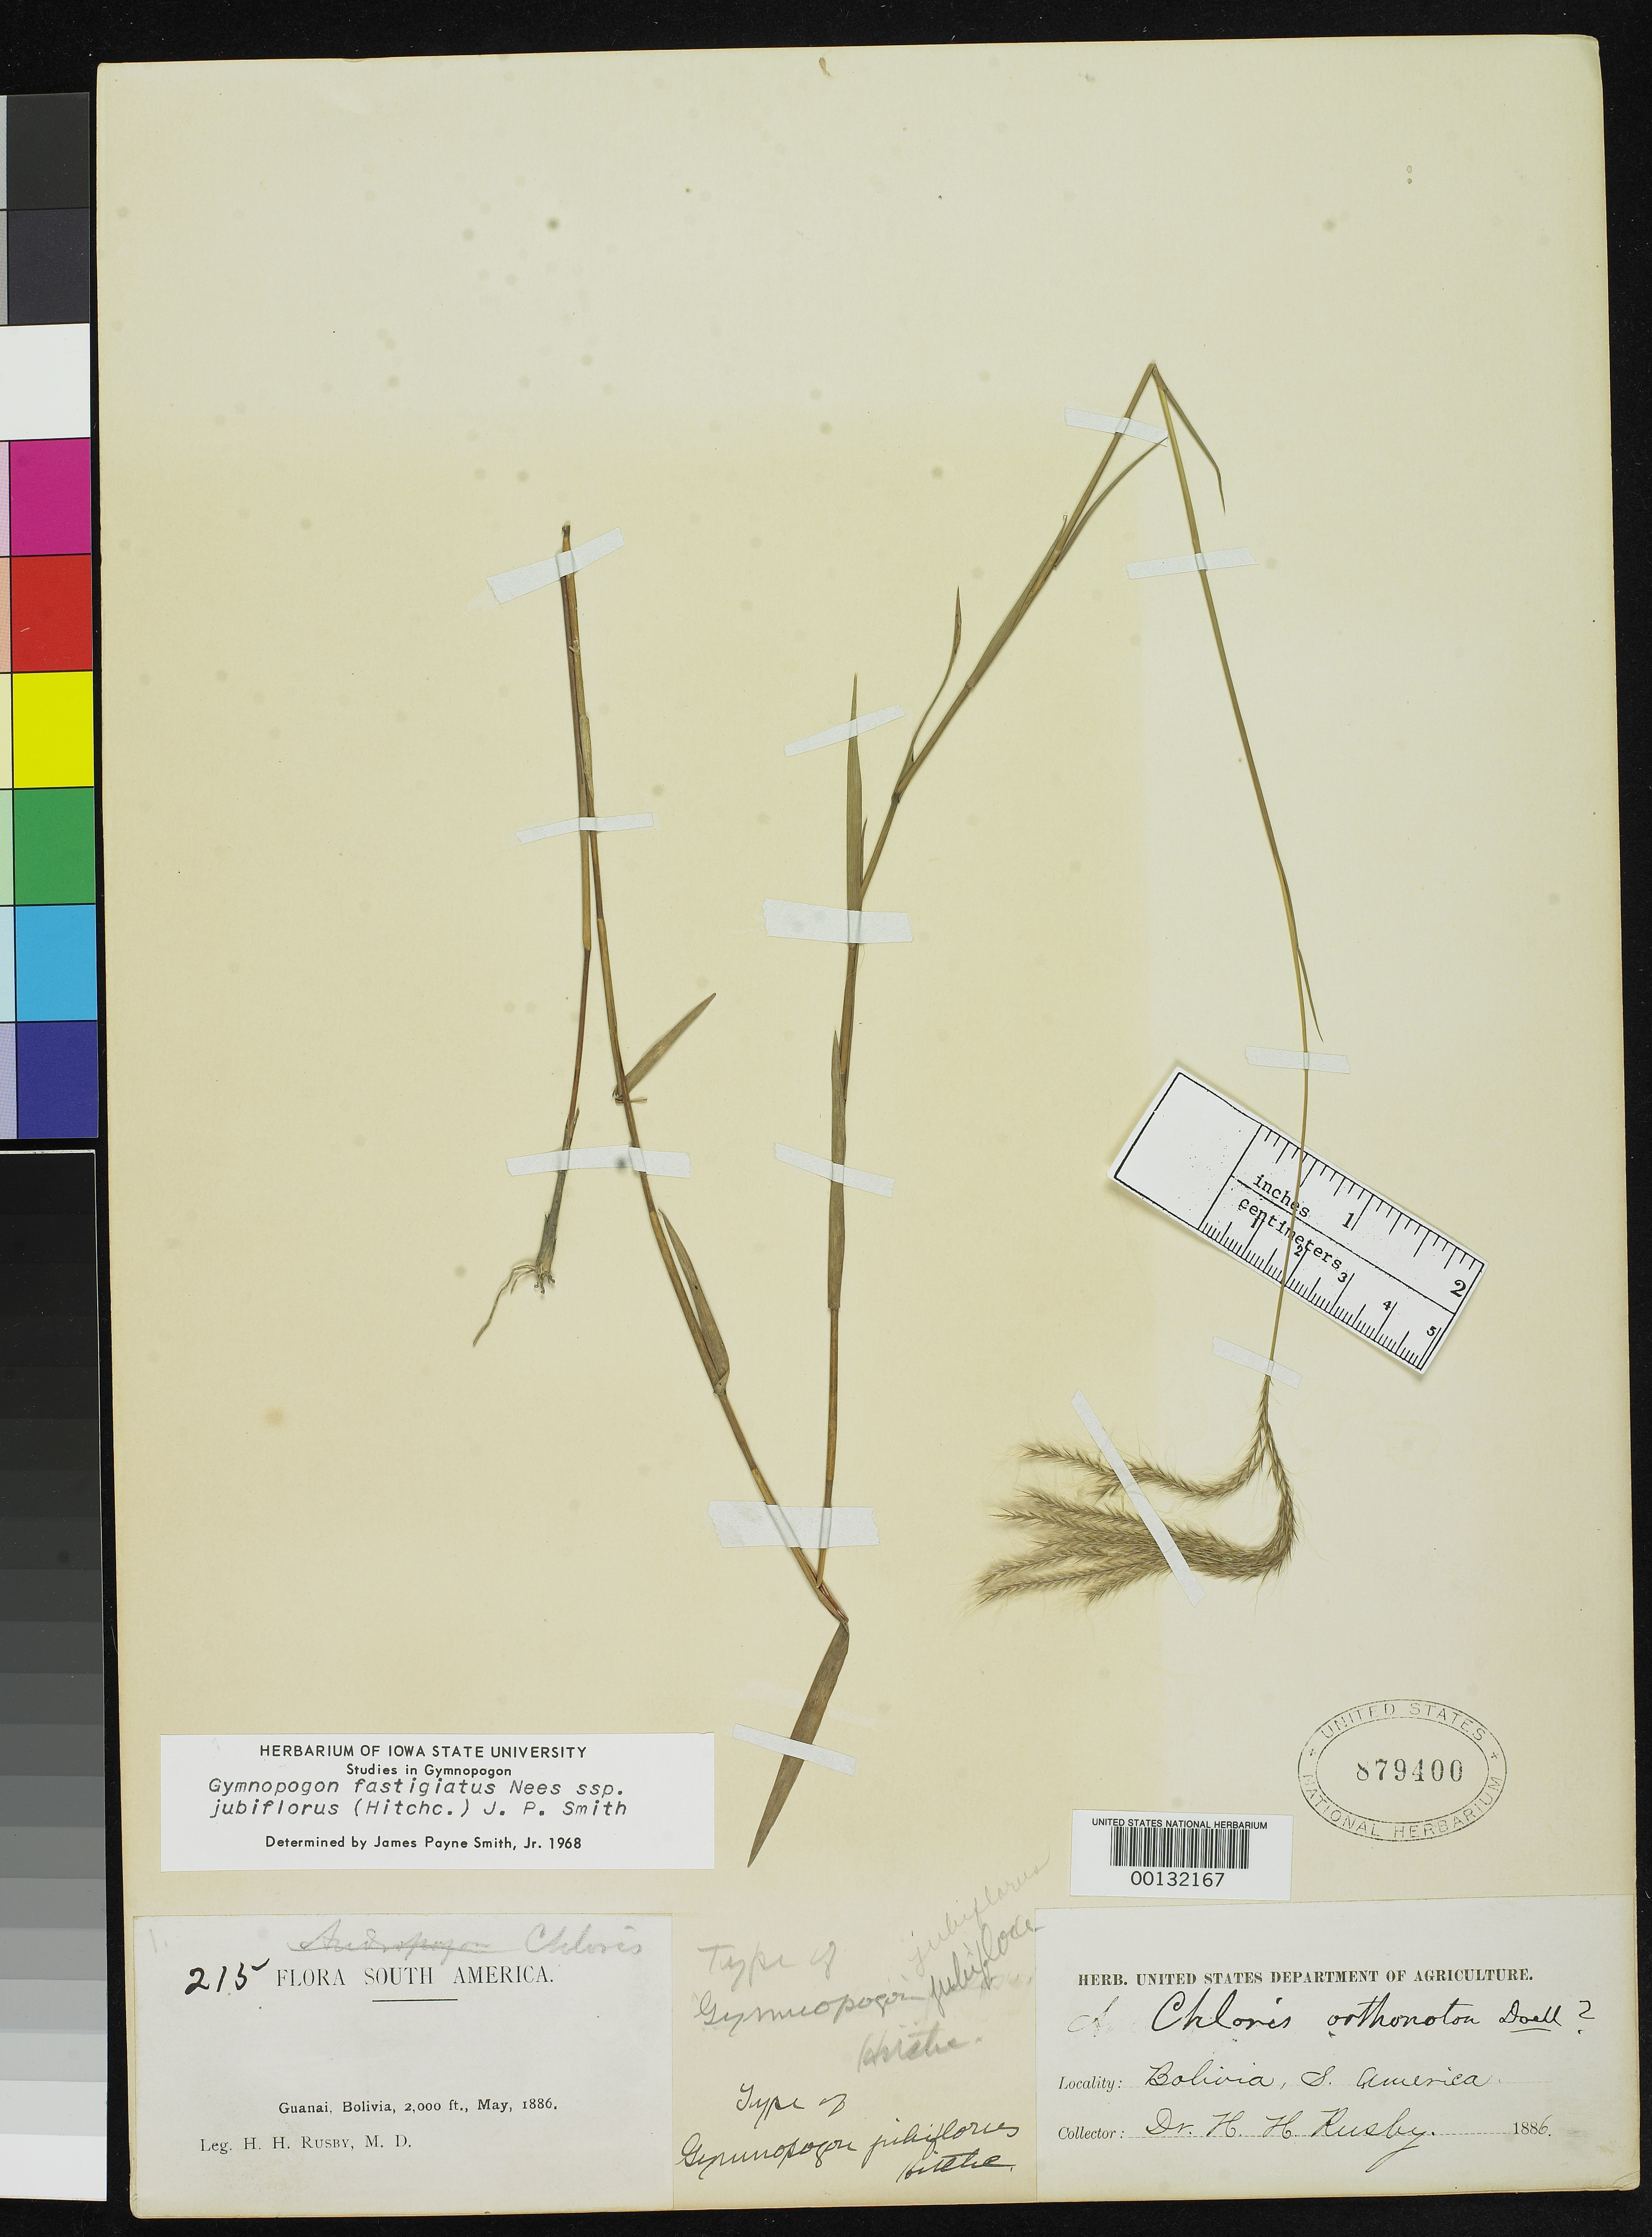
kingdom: Plantae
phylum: Tracheophyta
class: Liliopsida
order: Poales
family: Poaceae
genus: Gymnopogon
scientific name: Gymnopogon jubiflorus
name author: Hitchc.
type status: Holotype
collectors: H. H. Rusby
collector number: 215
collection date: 1886-05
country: Bolivia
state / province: La Páz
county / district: Larecaja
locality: Guanay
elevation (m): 610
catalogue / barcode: US 879400